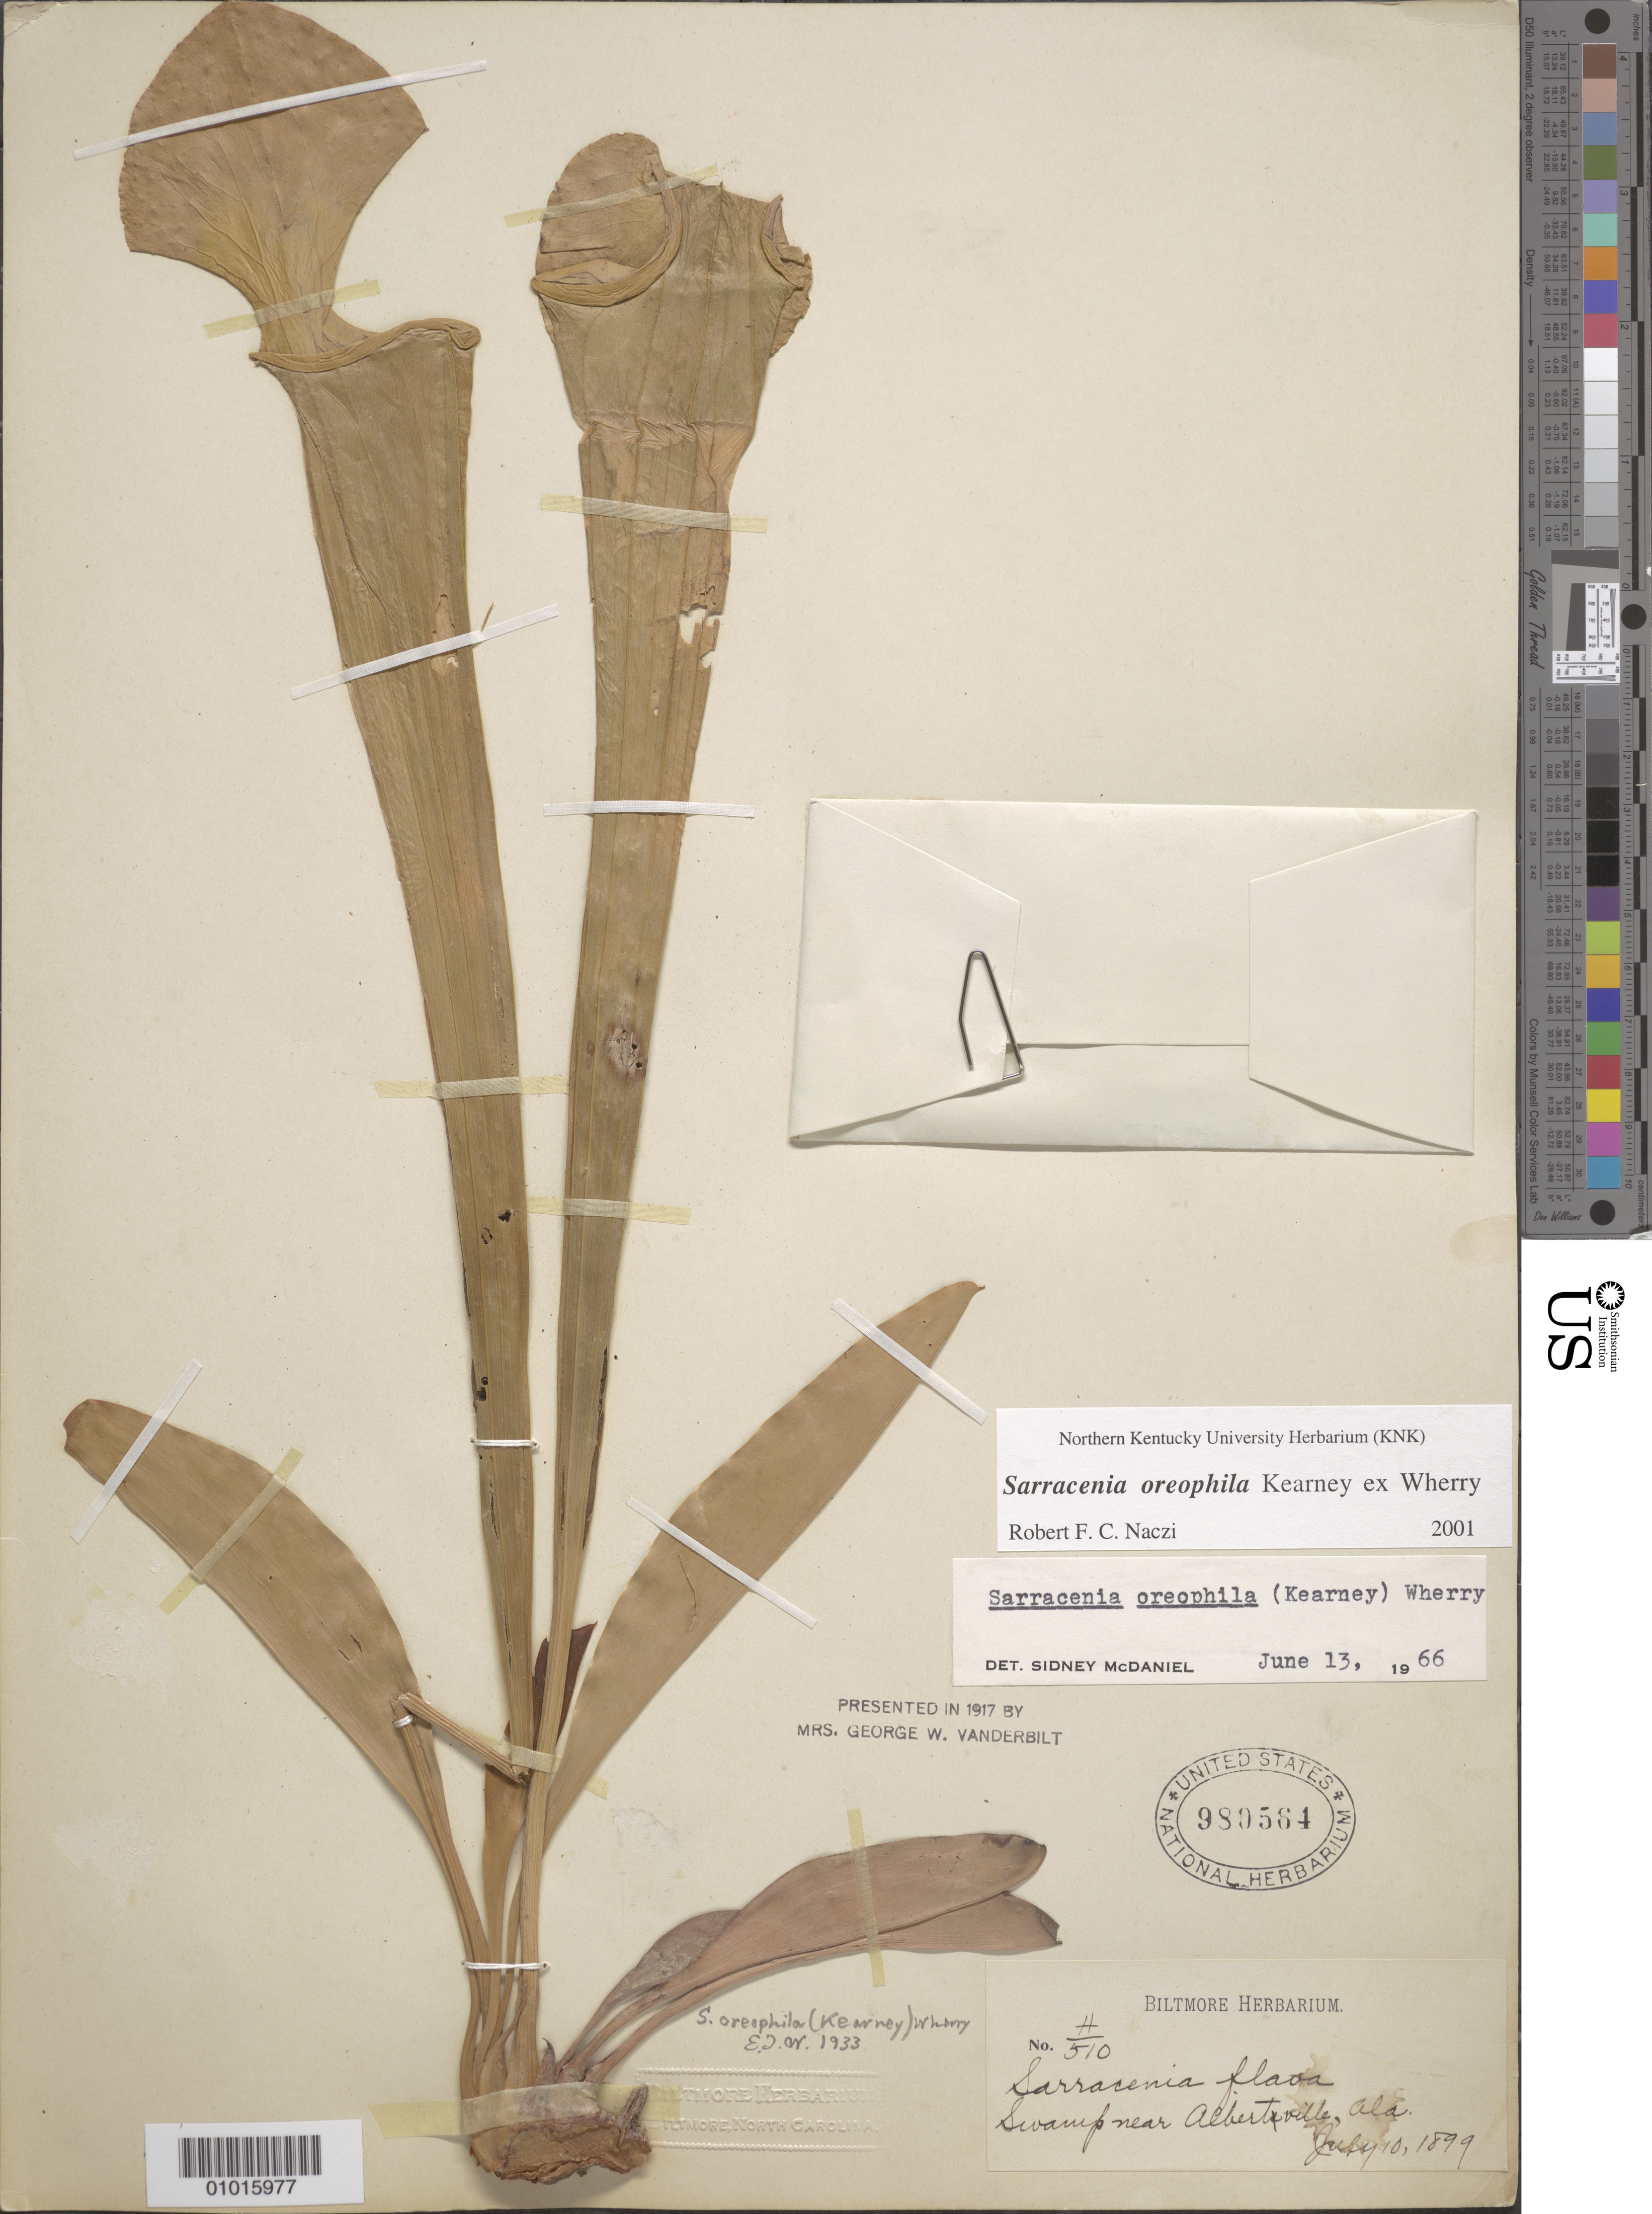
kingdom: Plantae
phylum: Tracheophyta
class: Magnoliopsida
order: Ericales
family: Sarraceniaceae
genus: Sarracenia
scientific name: Sarracenia oreophila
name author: Kearney ex Wherry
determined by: Naczi, R. F. C.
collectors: ex herb. Biltmore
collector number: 510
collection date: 1899-07-10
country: United States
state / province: Alabama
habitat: swamp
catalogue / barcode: US 980584